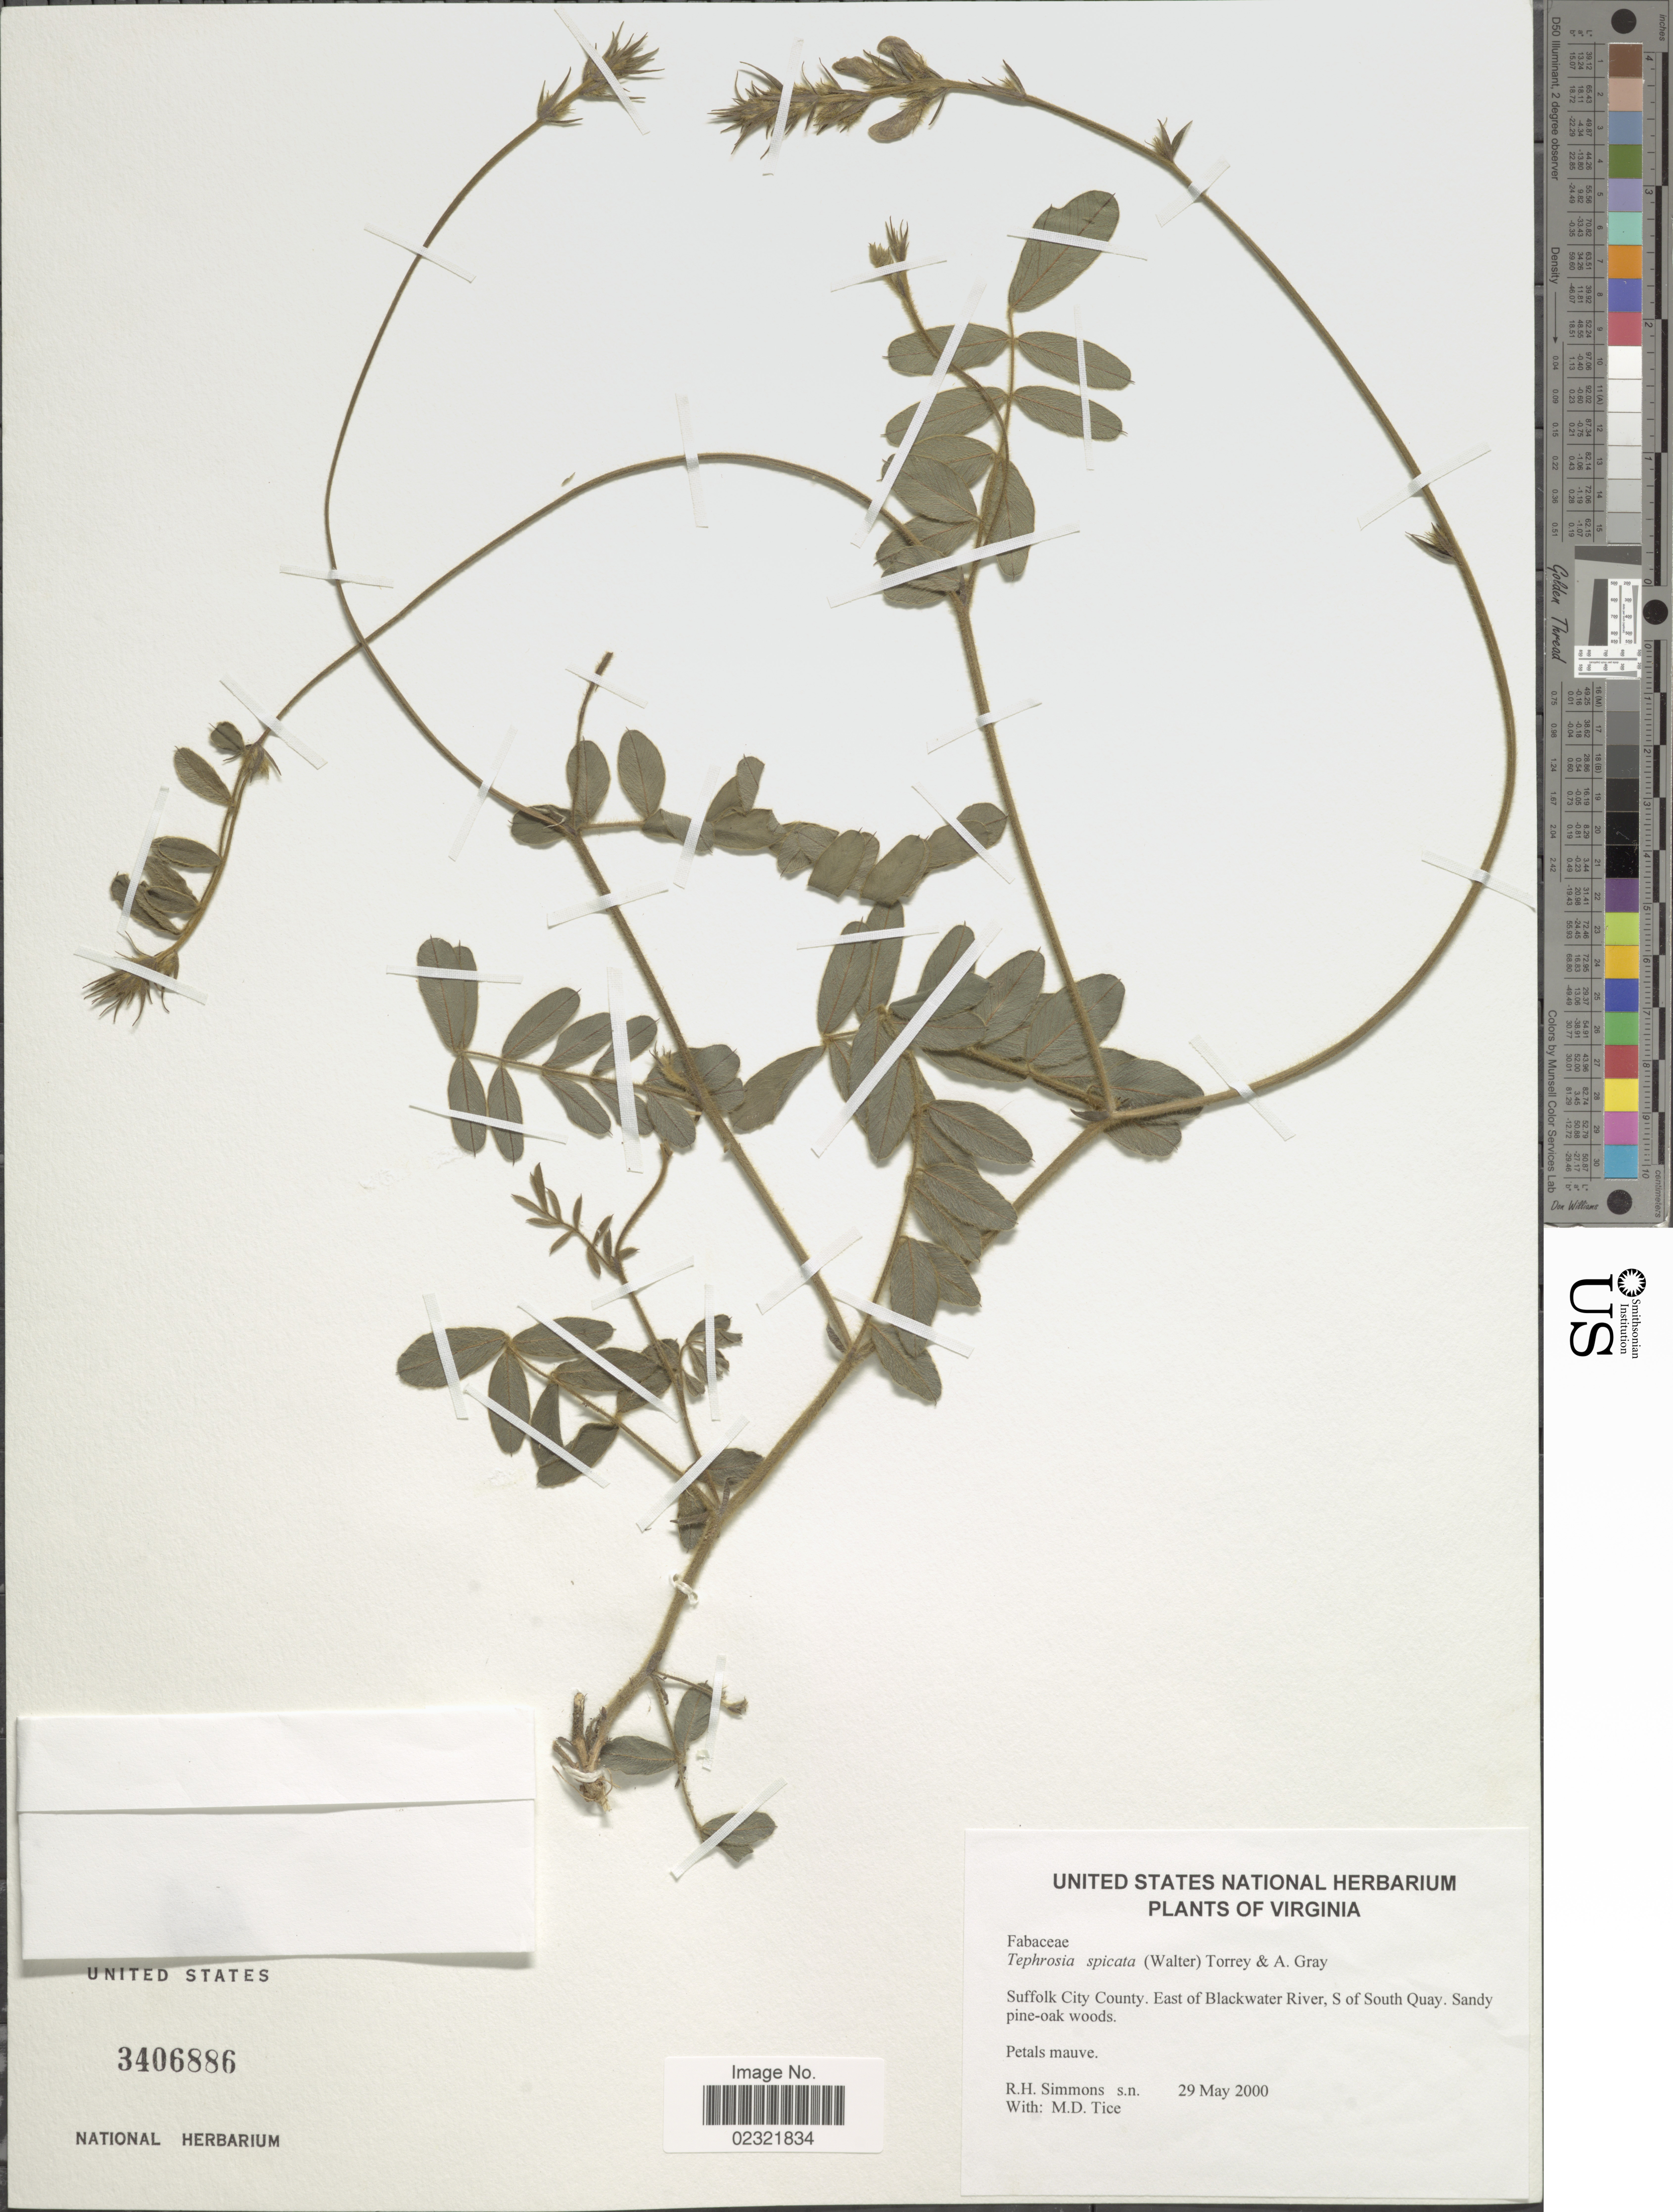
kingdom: Plantae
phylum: Tracheophyta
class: Magnoliopsida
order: Fabales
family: Fabaceae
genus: Tephrosia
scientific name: Tephrosia spicata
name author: (Walter) Torr. & A. Gray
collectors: R. H. Simmons & M. Tice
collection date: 2000-05-29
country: United States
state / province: Virginia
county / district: City of Suffolk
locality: Suffolk City County. East of Blackwater River, S of South Quay. Sandy pine-oak woods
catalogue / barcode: US 3406886